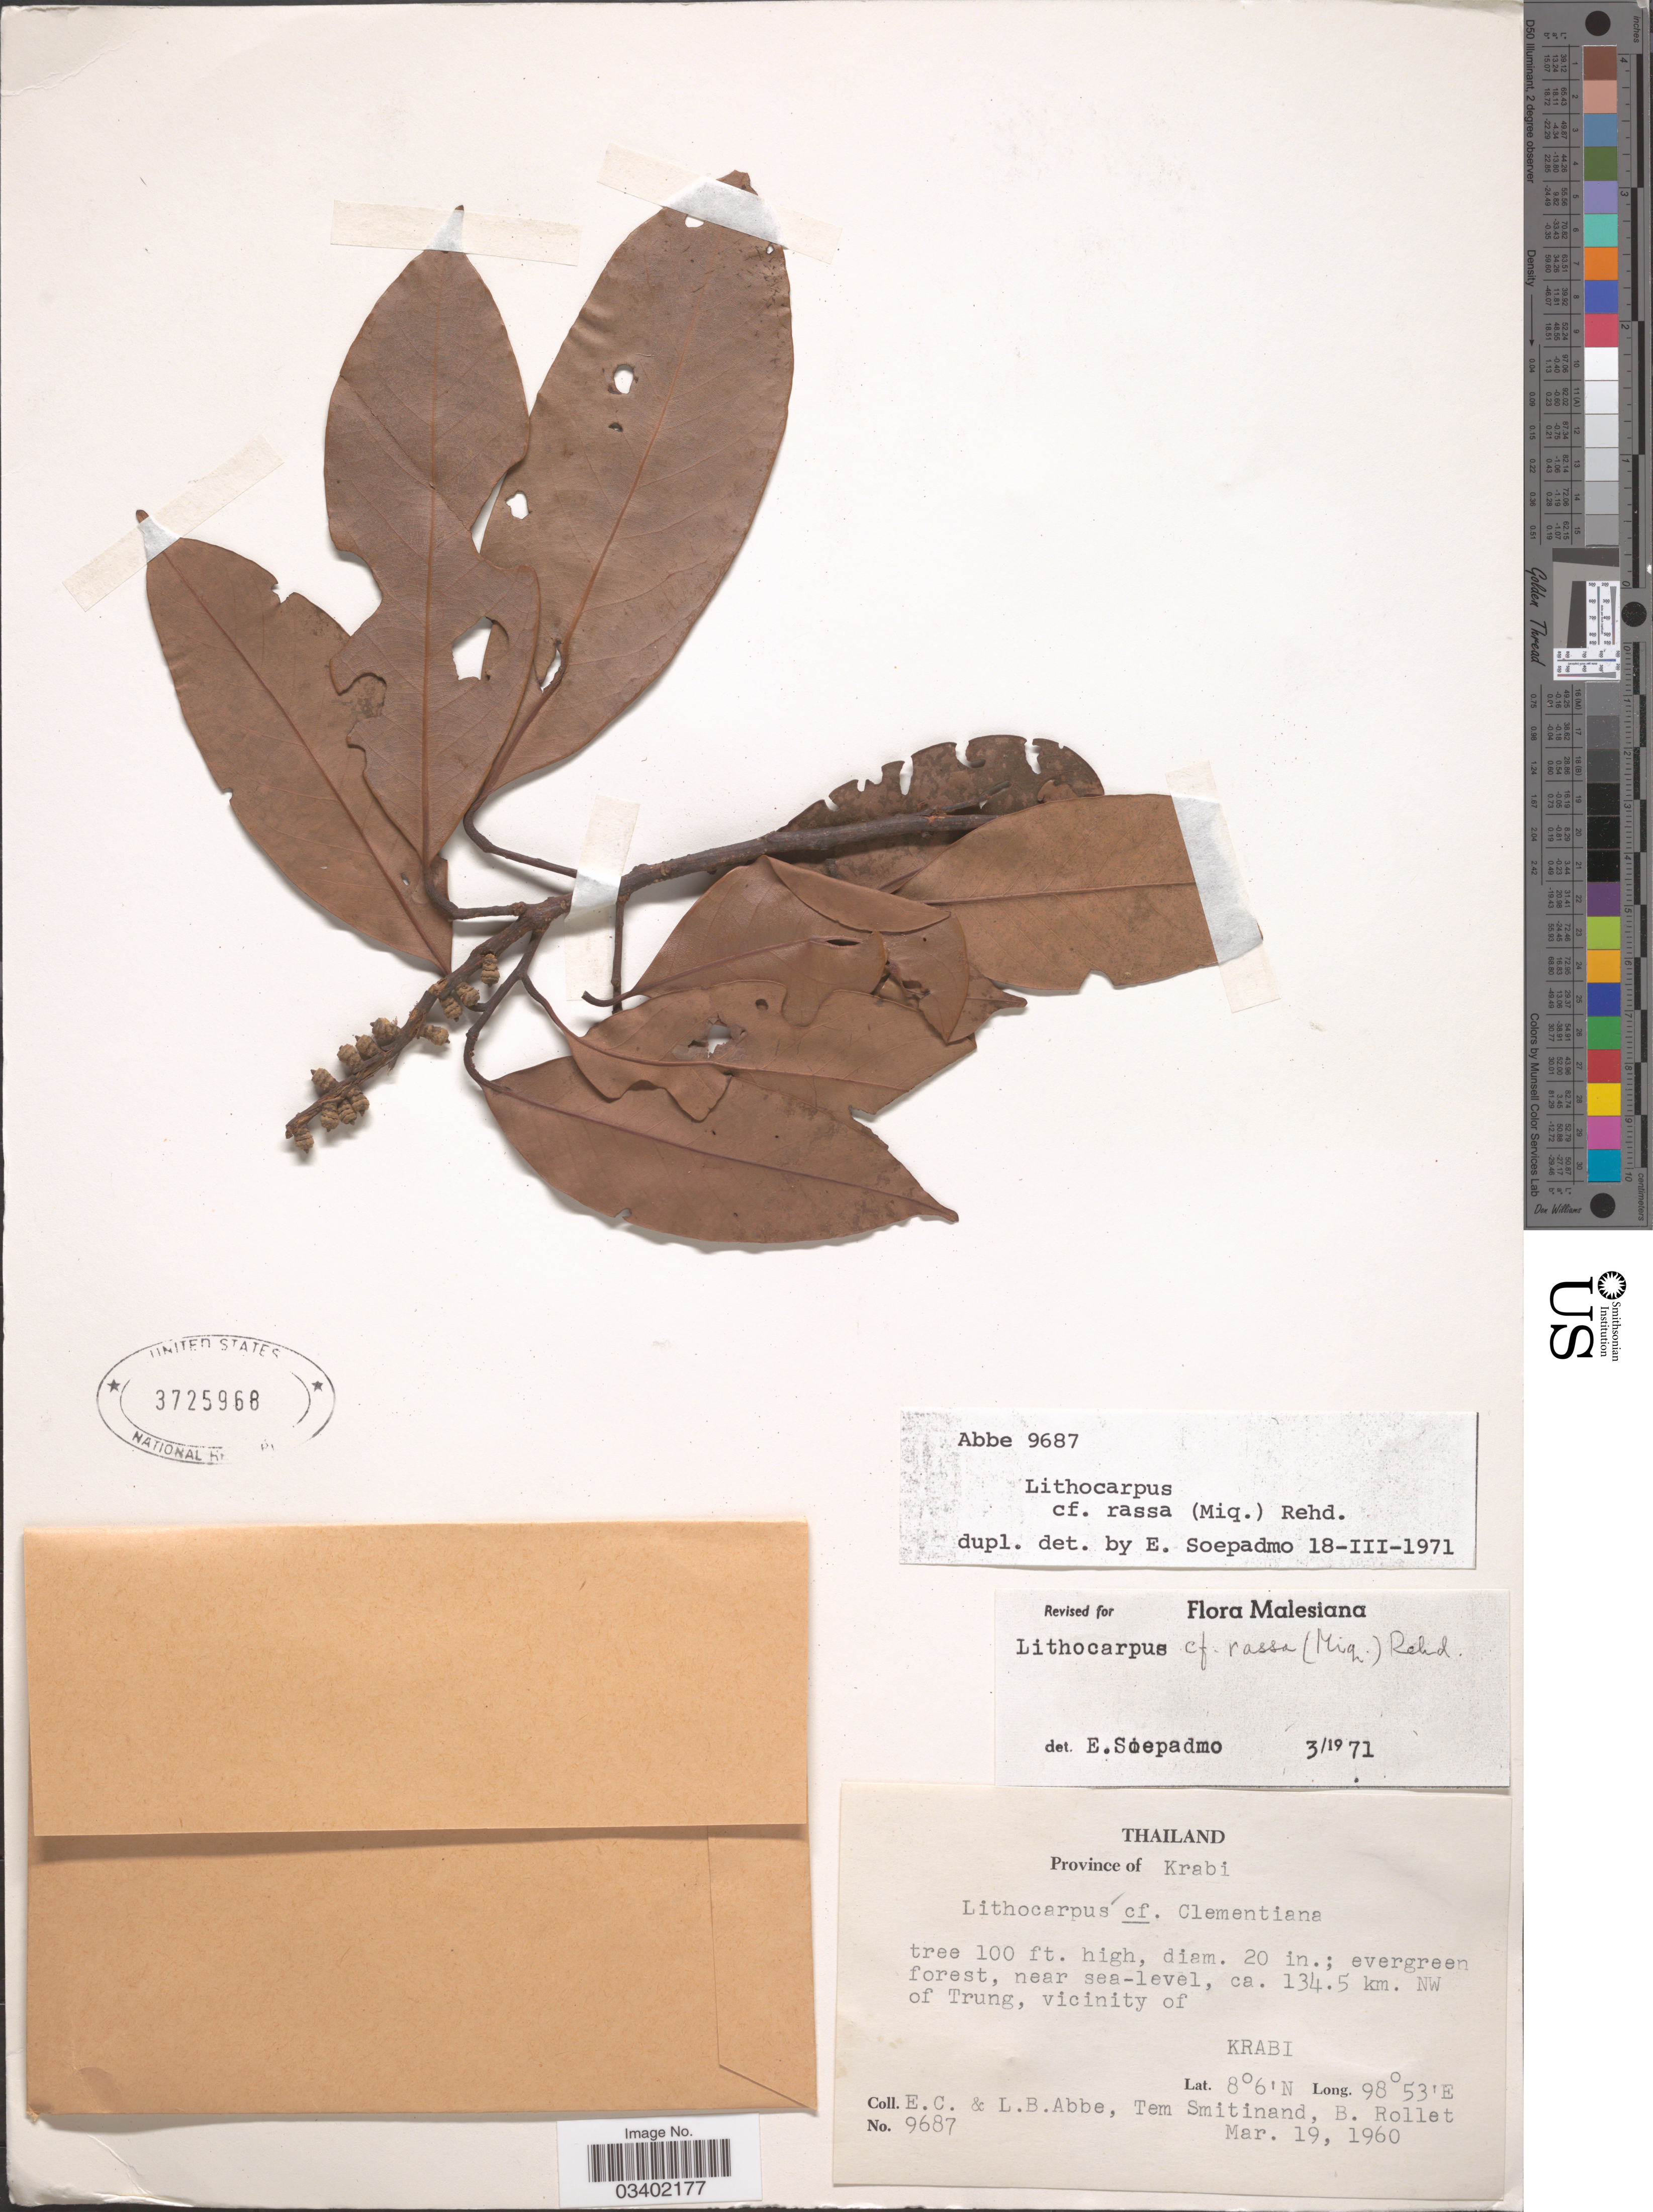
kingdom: Plantae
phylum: Tracheophyta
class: Magnoliopsida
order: Fagales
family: Fagaceae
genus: Lithocarpus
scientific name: Lithocarpus rassa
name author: (Miq.) Rehder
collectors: E. C. Abbe, L. B. Abbe, T. Smitinand & B. Rollet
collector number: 9687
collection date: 1960-03-19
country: Thailand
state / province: Krabi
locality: Evergreen forest, ca. 134.5 km. NW of Trung, vicinity of Krabi.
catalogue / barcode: US 3725968